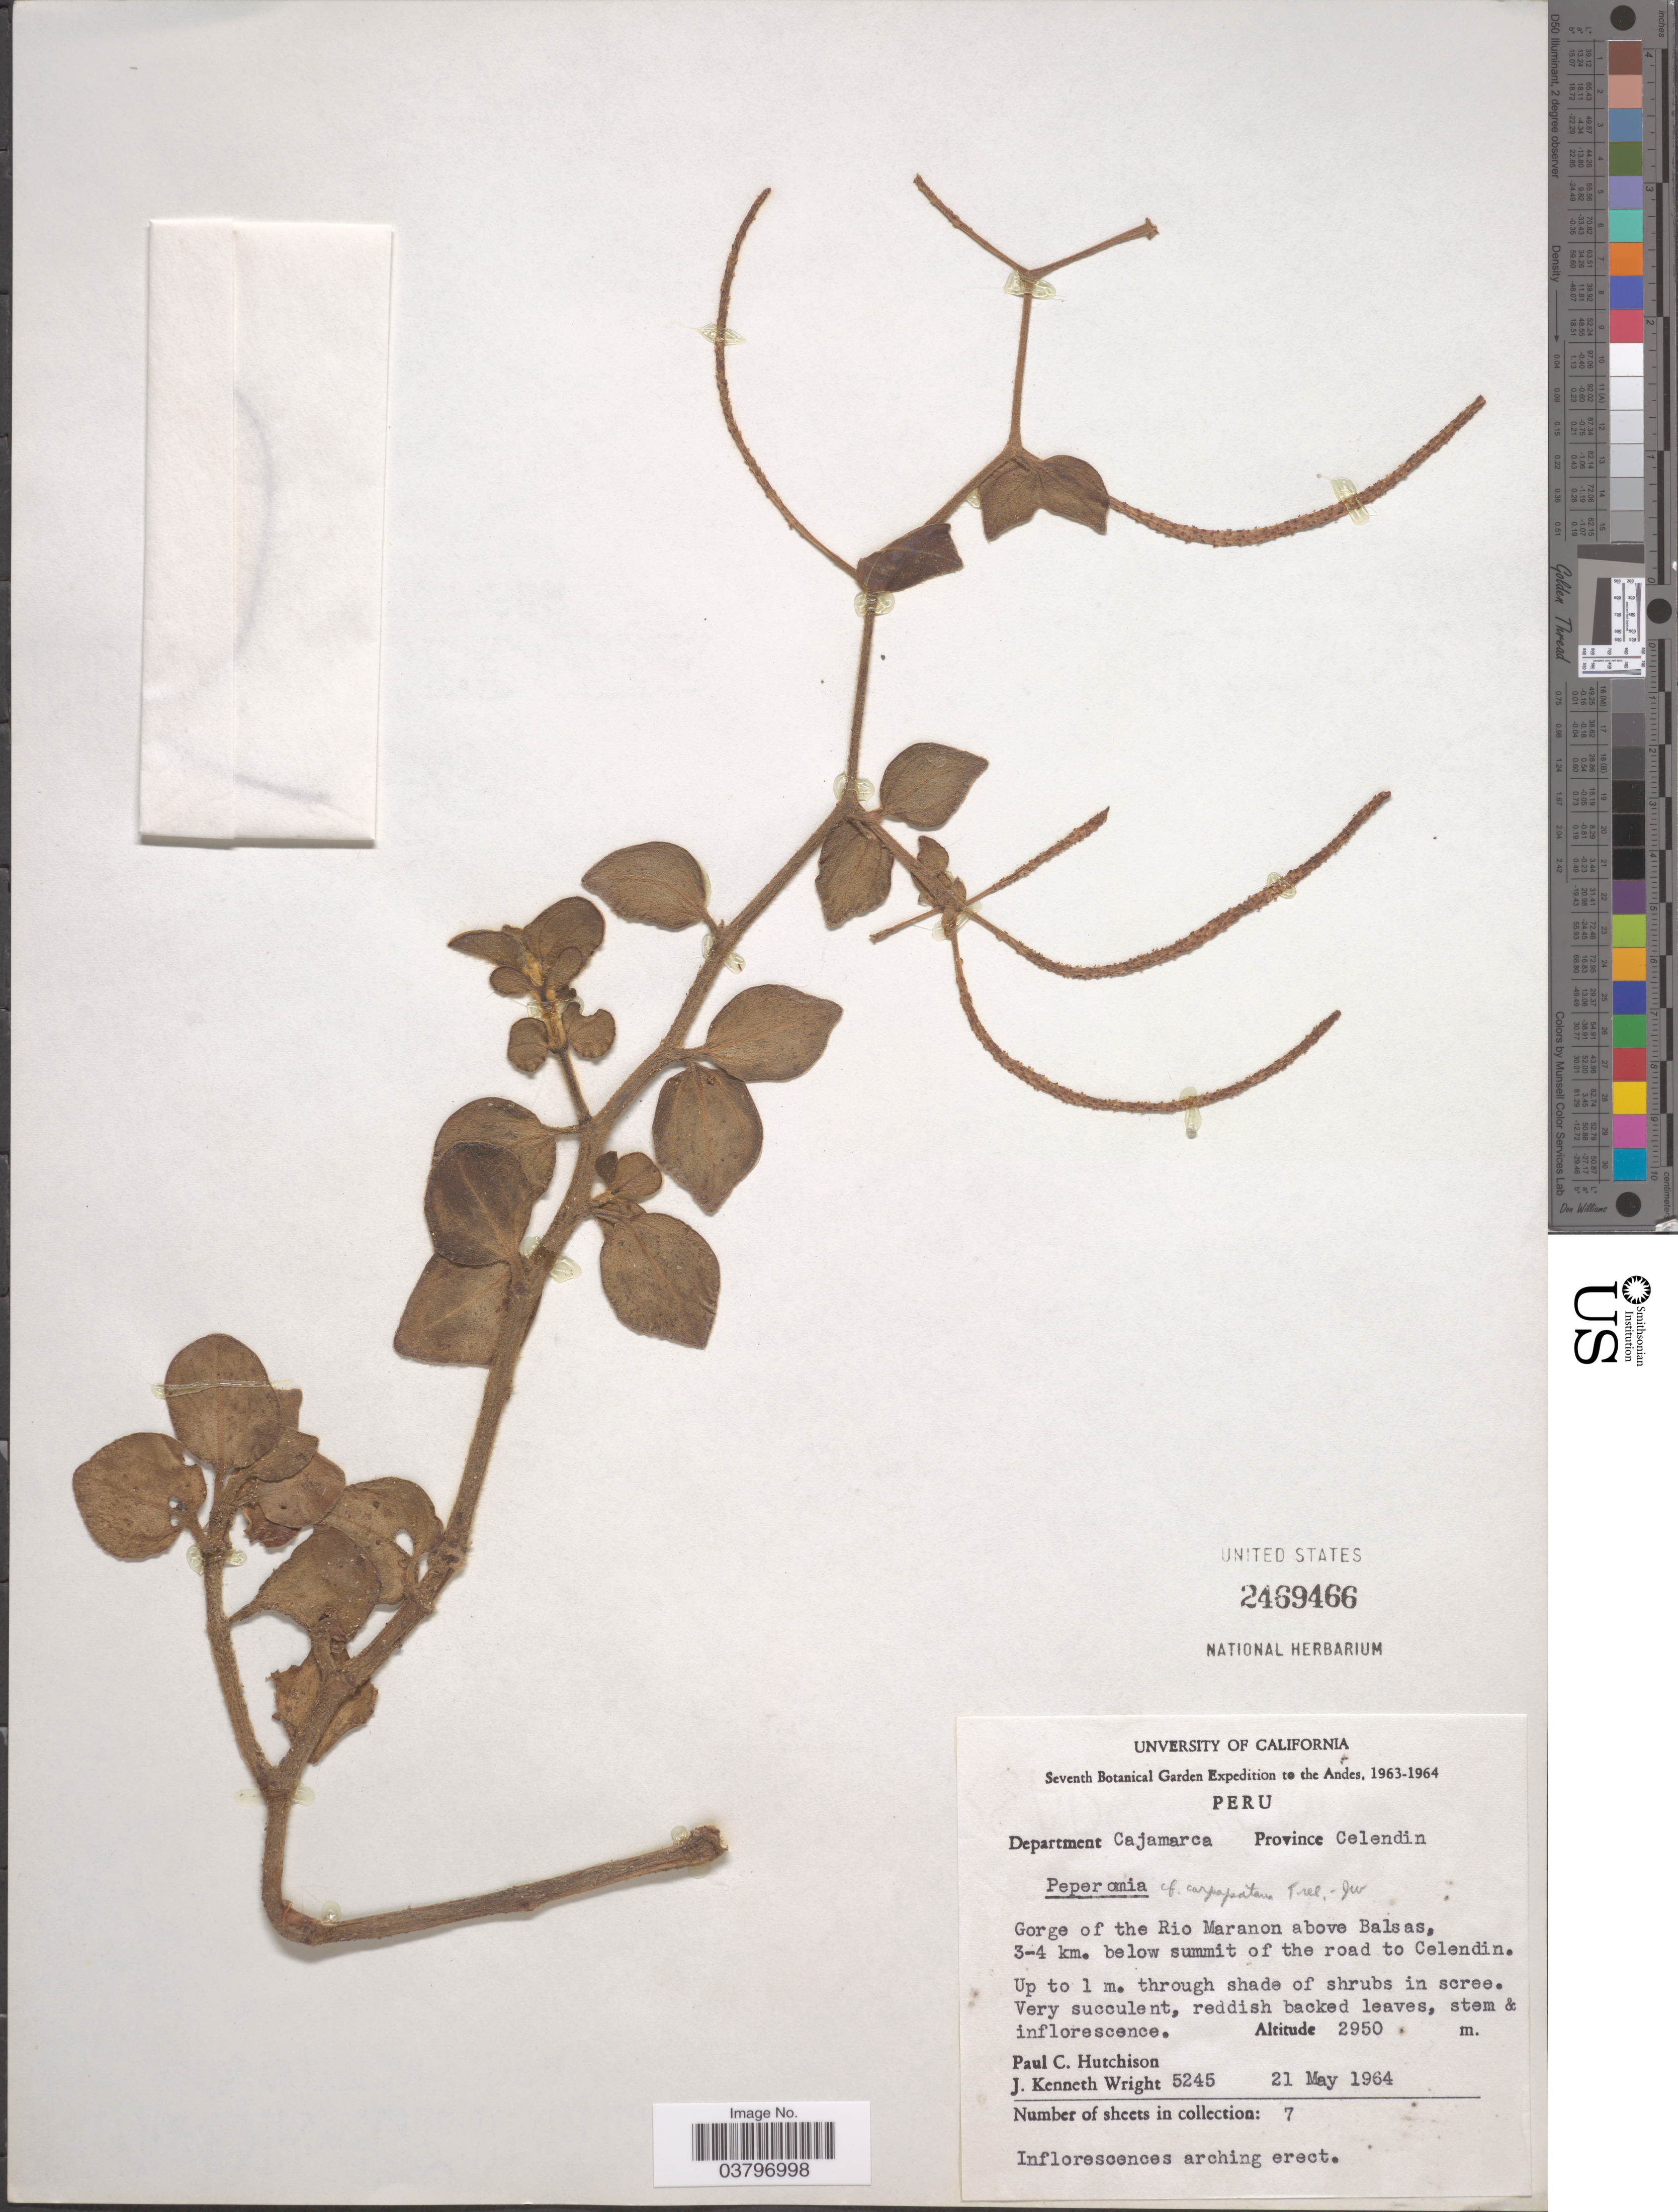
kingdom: Plantae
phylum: Tracheophyta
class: Magnoliopsida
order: Piperales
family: Piperaceae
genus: Peperomia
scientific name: Peperomia carpapatana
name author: Trel. in J.F. Macbr.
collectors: P. C. Hutchison & J. K. Wright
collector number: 5245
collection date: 1964-05-21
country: Peru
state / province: Cajamarca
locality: Andes. Department Cajamarca. Province Celendin. Gorge of the Rio Maranon above Balsas, 3-4 km. below summit of the road to Celendin.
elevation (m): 2950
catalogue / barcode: US 2469466